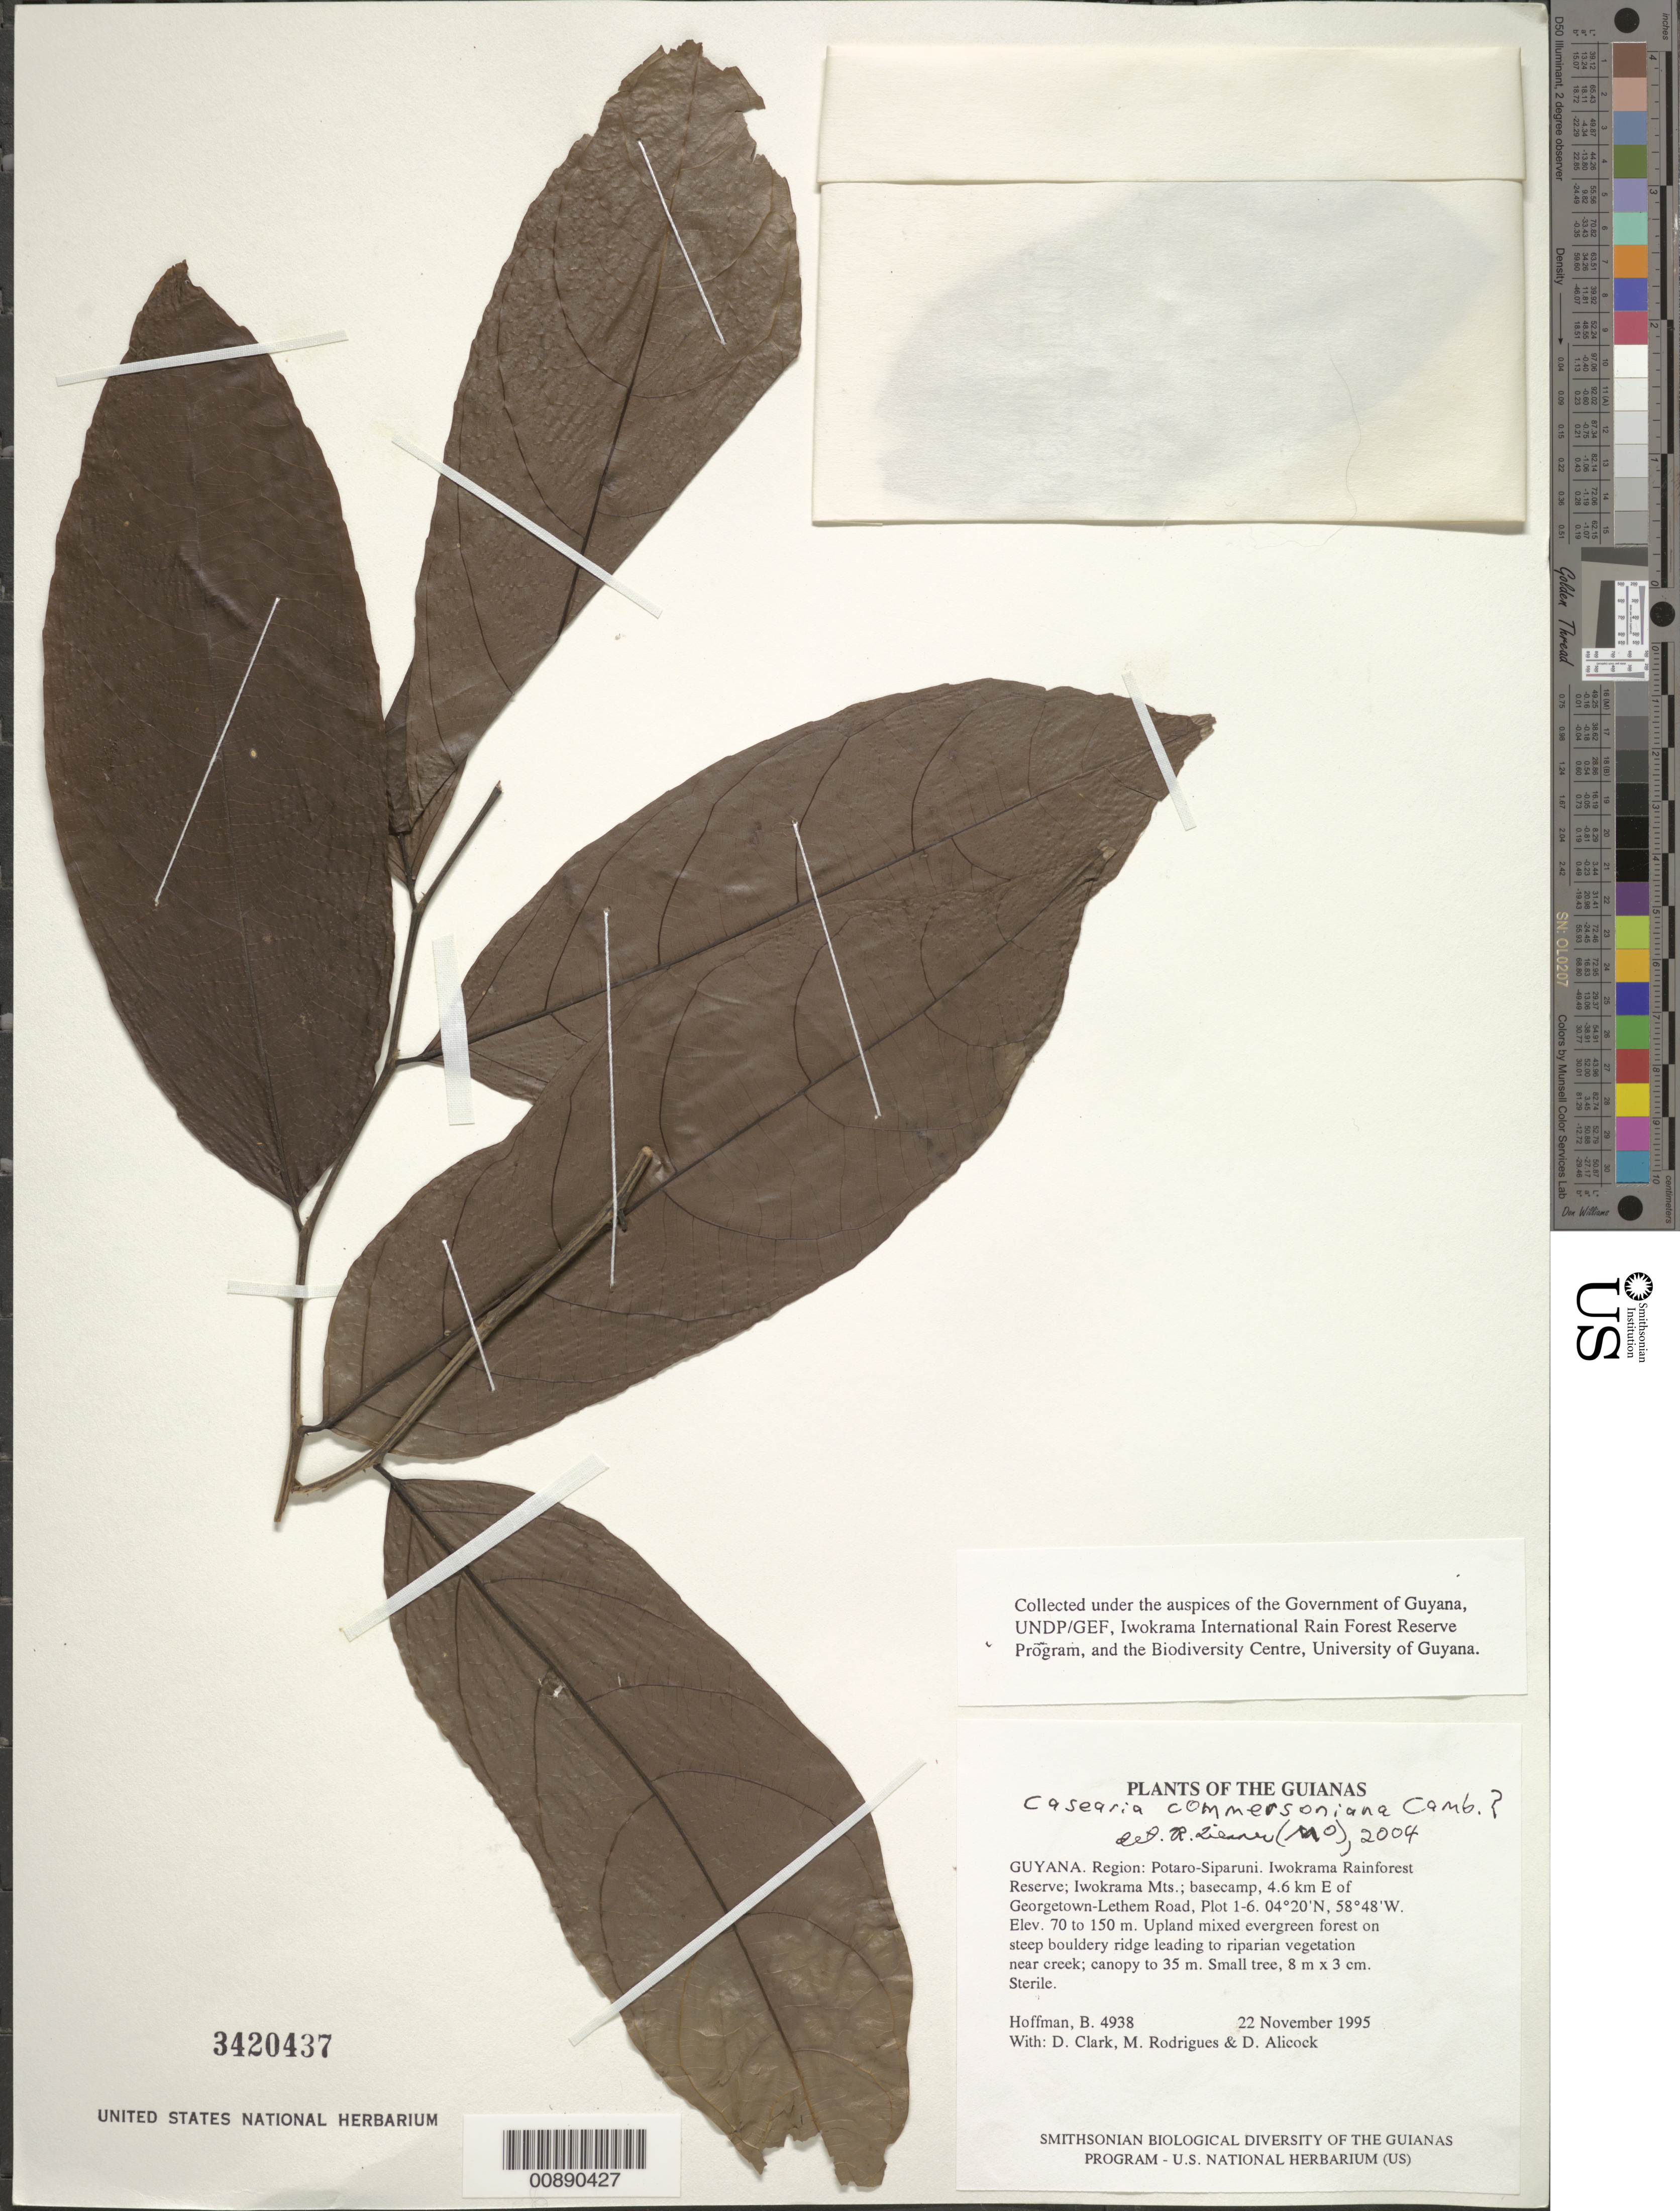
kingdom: Plantae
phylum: Tracheophyta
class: Magnoliopsida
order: Malpighiales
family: Salicaceae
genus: Piparea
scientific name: Piparea dentata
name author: Aubl.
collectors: B. Hoffman, H. D. Clarke, M. Rodrigues & D. Allicock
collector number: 4938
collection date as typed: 22 November 1995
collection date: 1995-11-22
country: Guyana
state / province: Potaro-Siparuni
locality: Iwokrama Rainforest Reserve; Iwokrama Mts.; basecamp at end of 4.6 km cut line E of Georgetown-Lethem Road, Iwokrama Plot 1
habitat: Upland mixed evergreen forest on steep bouldery ridge leading to riparian vegetation near creek; canopy to 35 m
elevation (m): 70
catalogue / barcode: US 3420437